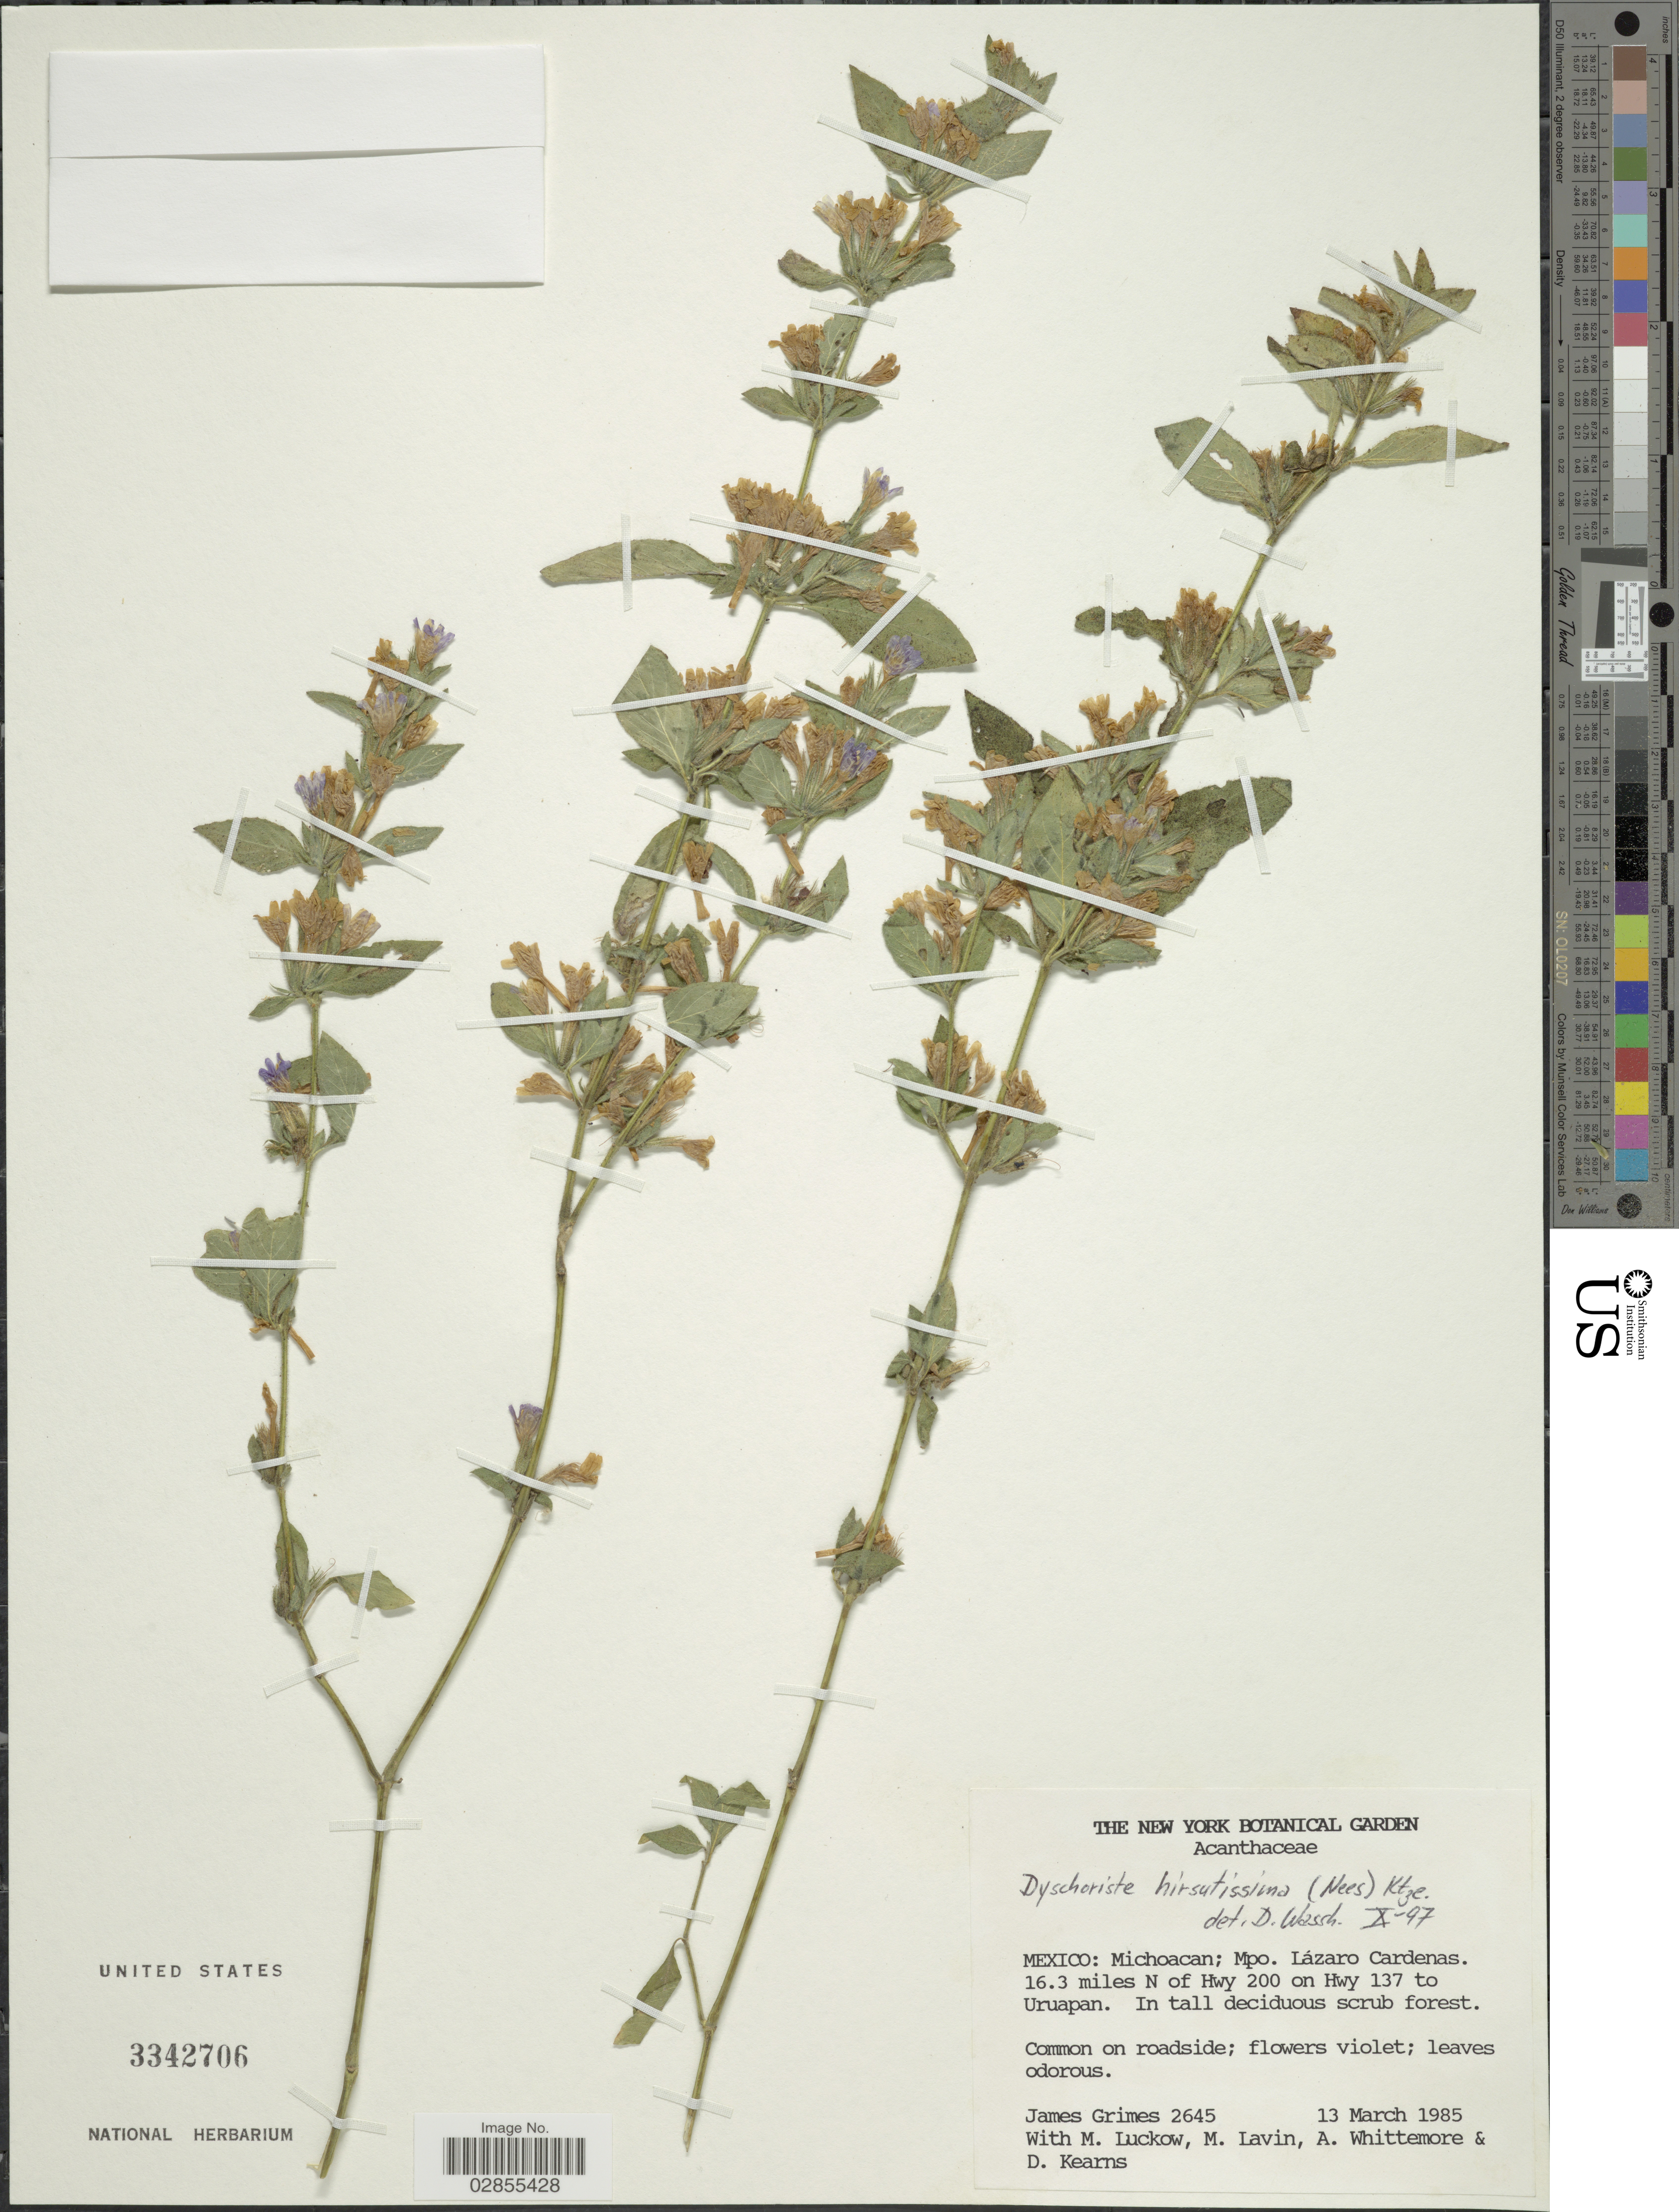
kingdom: Plantae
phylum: Tracheophyta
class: Magnoliopsida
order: Lamiales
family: Acanthaceae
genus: Dyschoriste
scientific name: Dyschoriste hirsutissima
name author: (Nees) Kuntze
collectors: J. W. Grimes, M. A. Luckow, M. Lavin, A. Whittemore & D. Kearns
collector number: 2645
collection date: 1985-03-13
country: Mexico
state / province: Michoacán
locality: Mpo. Lázaro Cardenas, 16.3 miles N of Hwy 200 on Hwy 137 to Uruapan.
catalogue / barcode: US 3342706